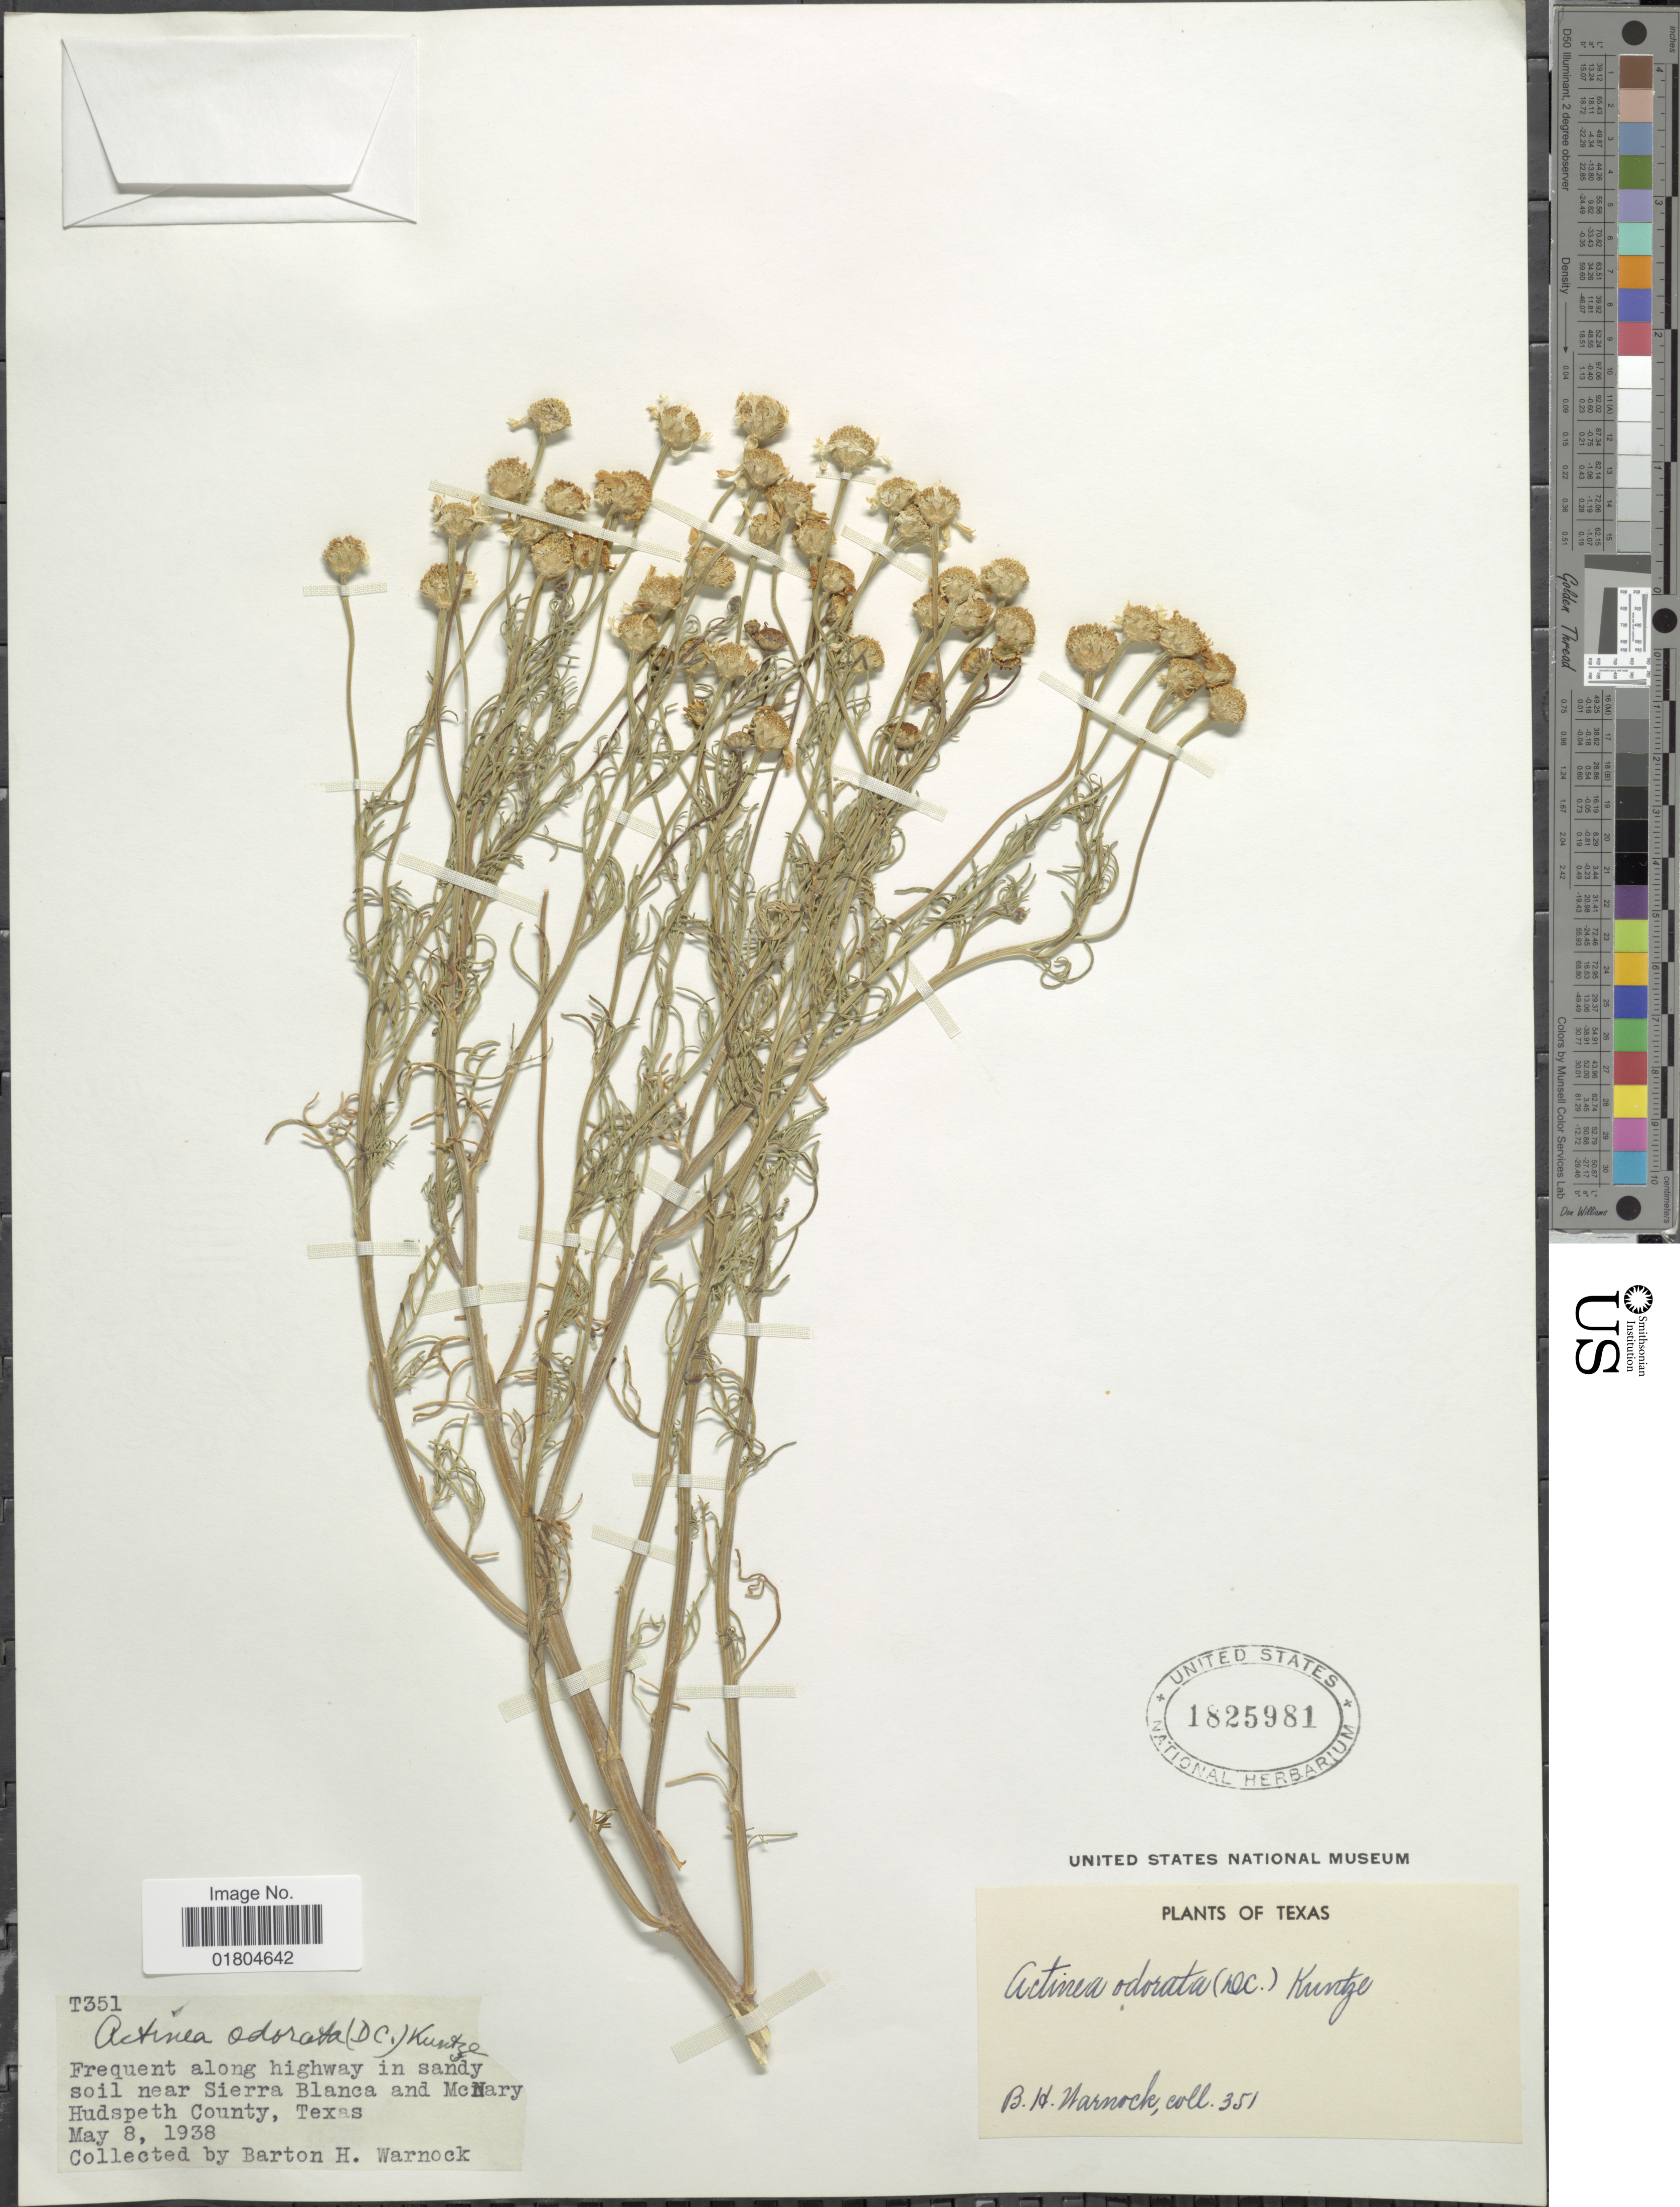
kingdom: Plantae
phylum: Tracheophyta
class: Magnoliopsida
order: Asterales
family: Asteraceae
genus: Hymenoxys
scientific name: Hymenoxys odorata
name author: DC.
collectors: B. H. Warnock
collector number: T351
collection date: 1938-05-08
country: United States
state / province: Texas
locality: Near Sierra Blanca and McNary Hudspeth County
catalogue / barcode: US 1825981